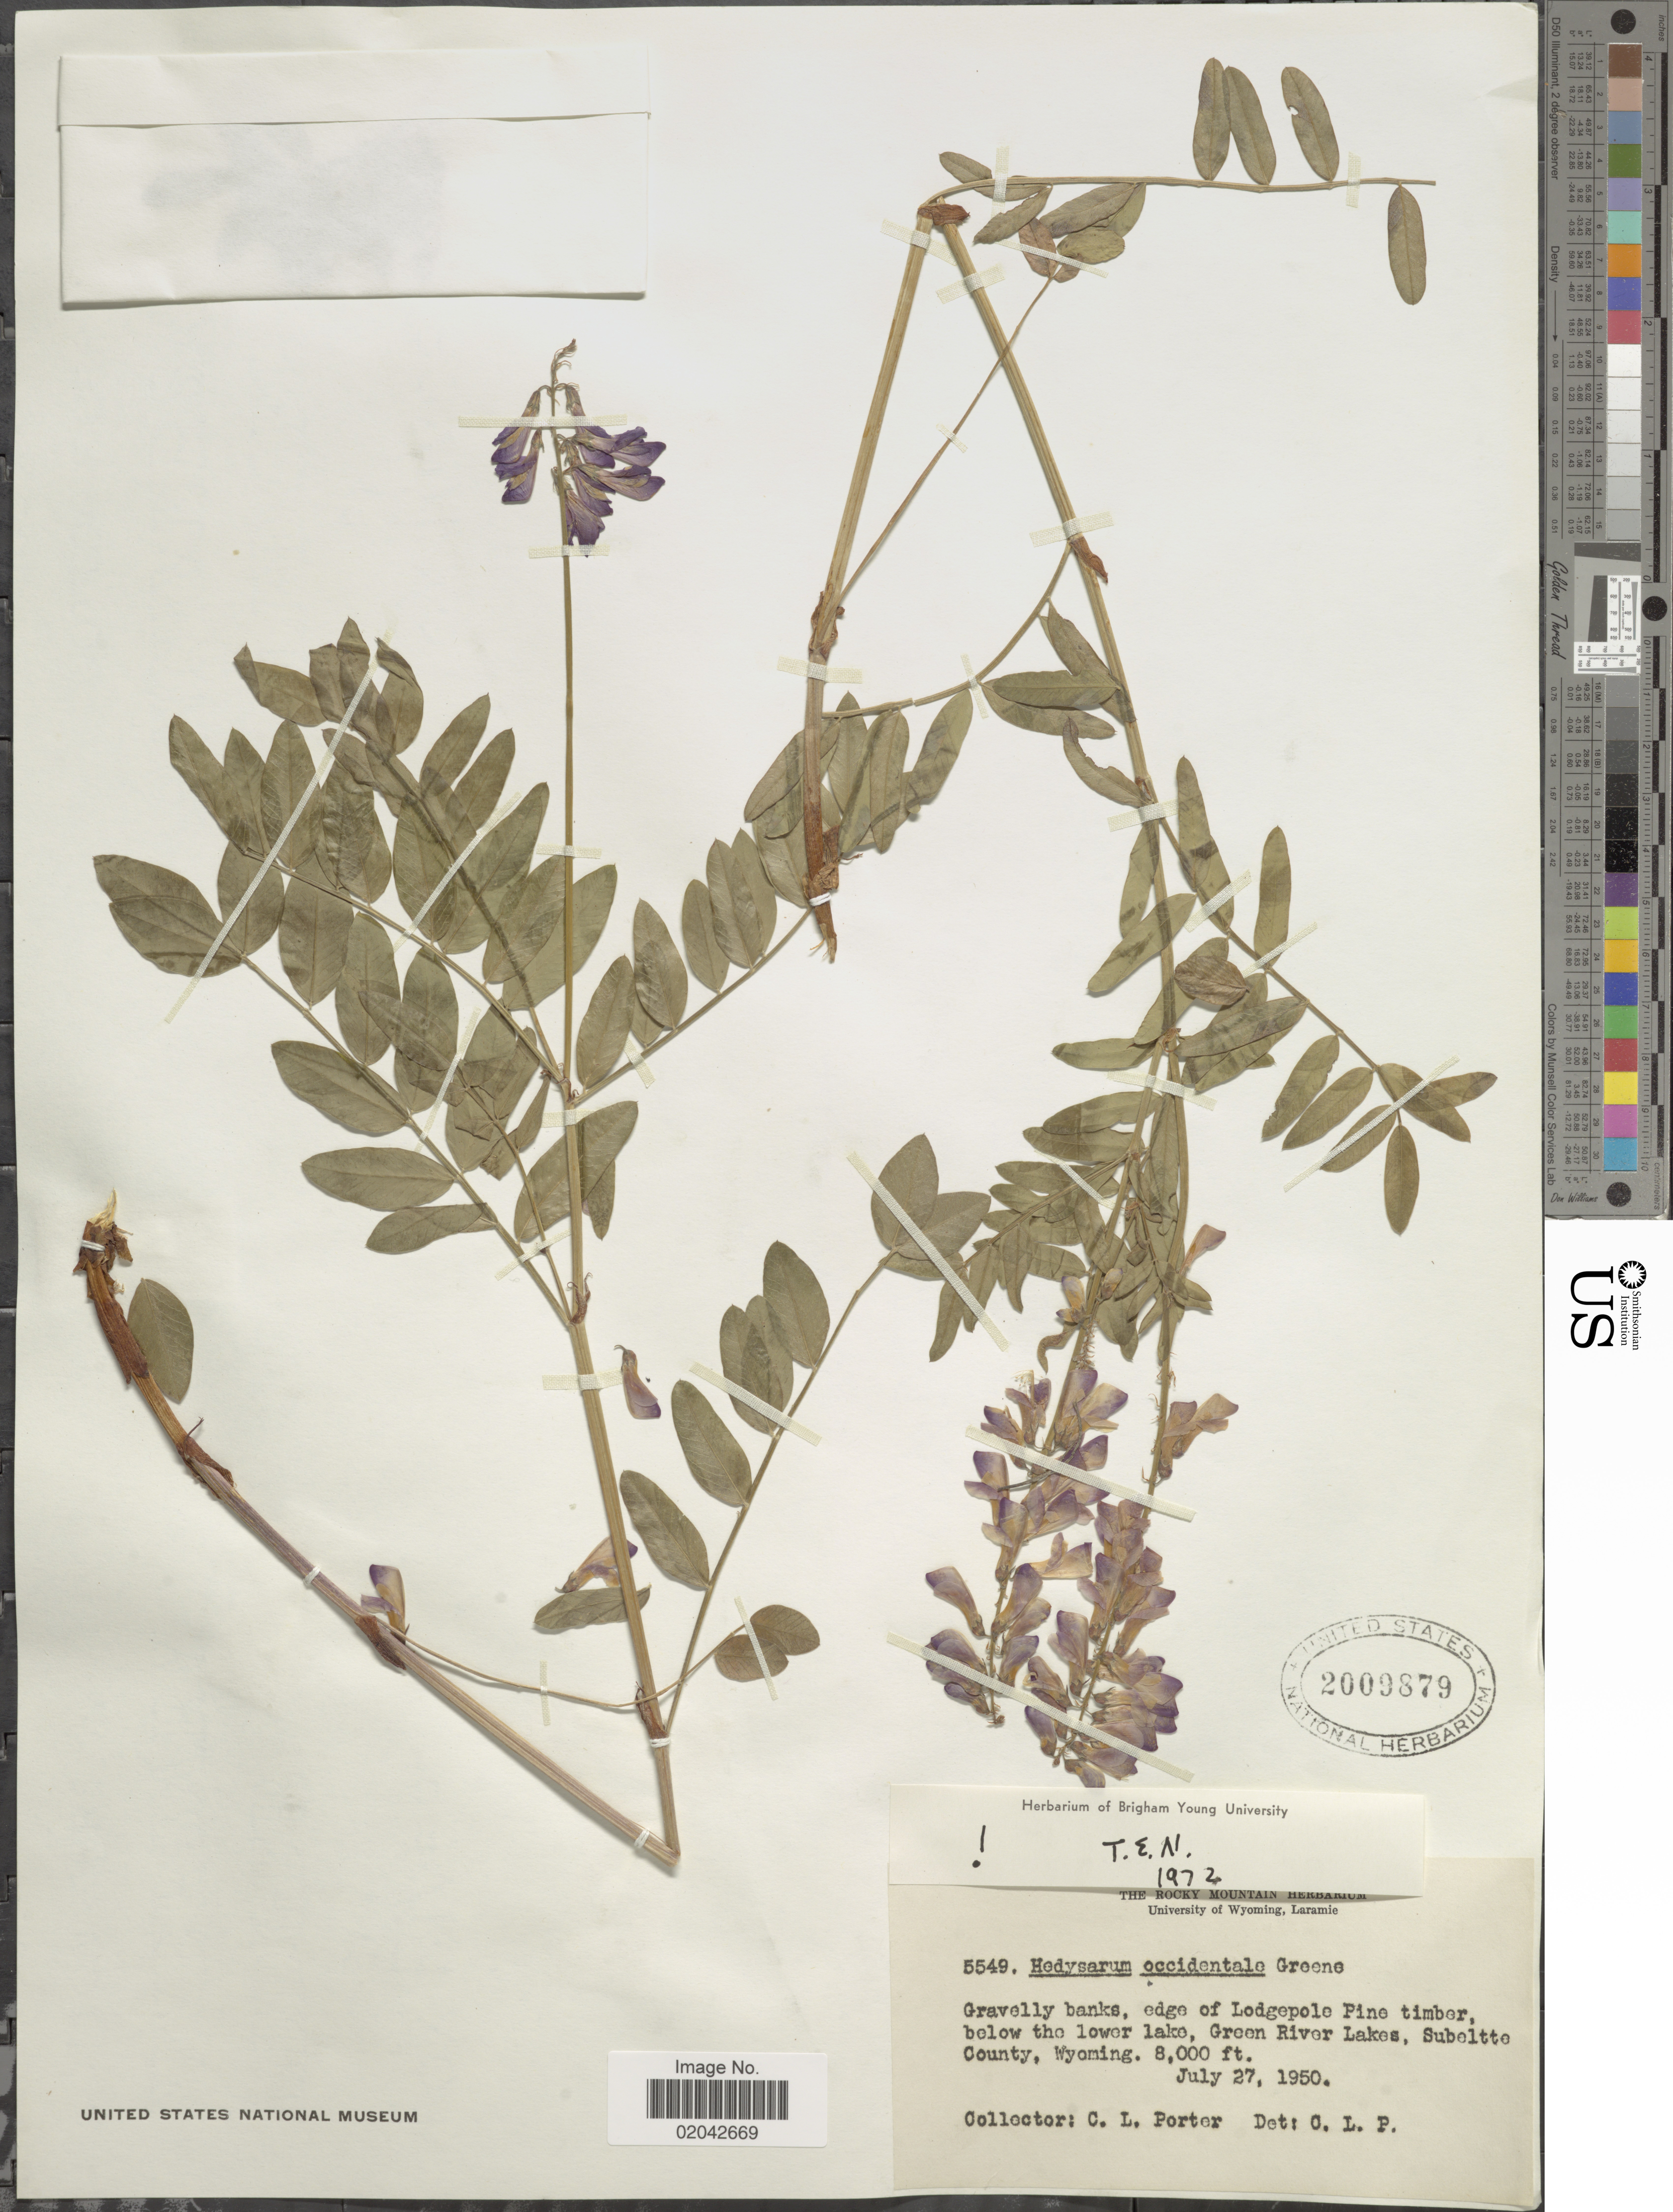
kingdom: Plantae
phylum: Tracheophyta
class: Magnoliopsida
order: Fabales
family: Fabaceae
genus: Hedysarum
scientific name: Hedysarum occidentale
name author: Greene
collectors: C. L. Porter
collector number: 5549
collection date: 1950-07-27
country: United States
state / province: Wyoming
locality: Gravelly banks, edge of Lodgepole Pine timber, below the lower lake, Green River Lakes, Subeltte County.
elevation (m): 2438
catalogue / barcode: US 2009879